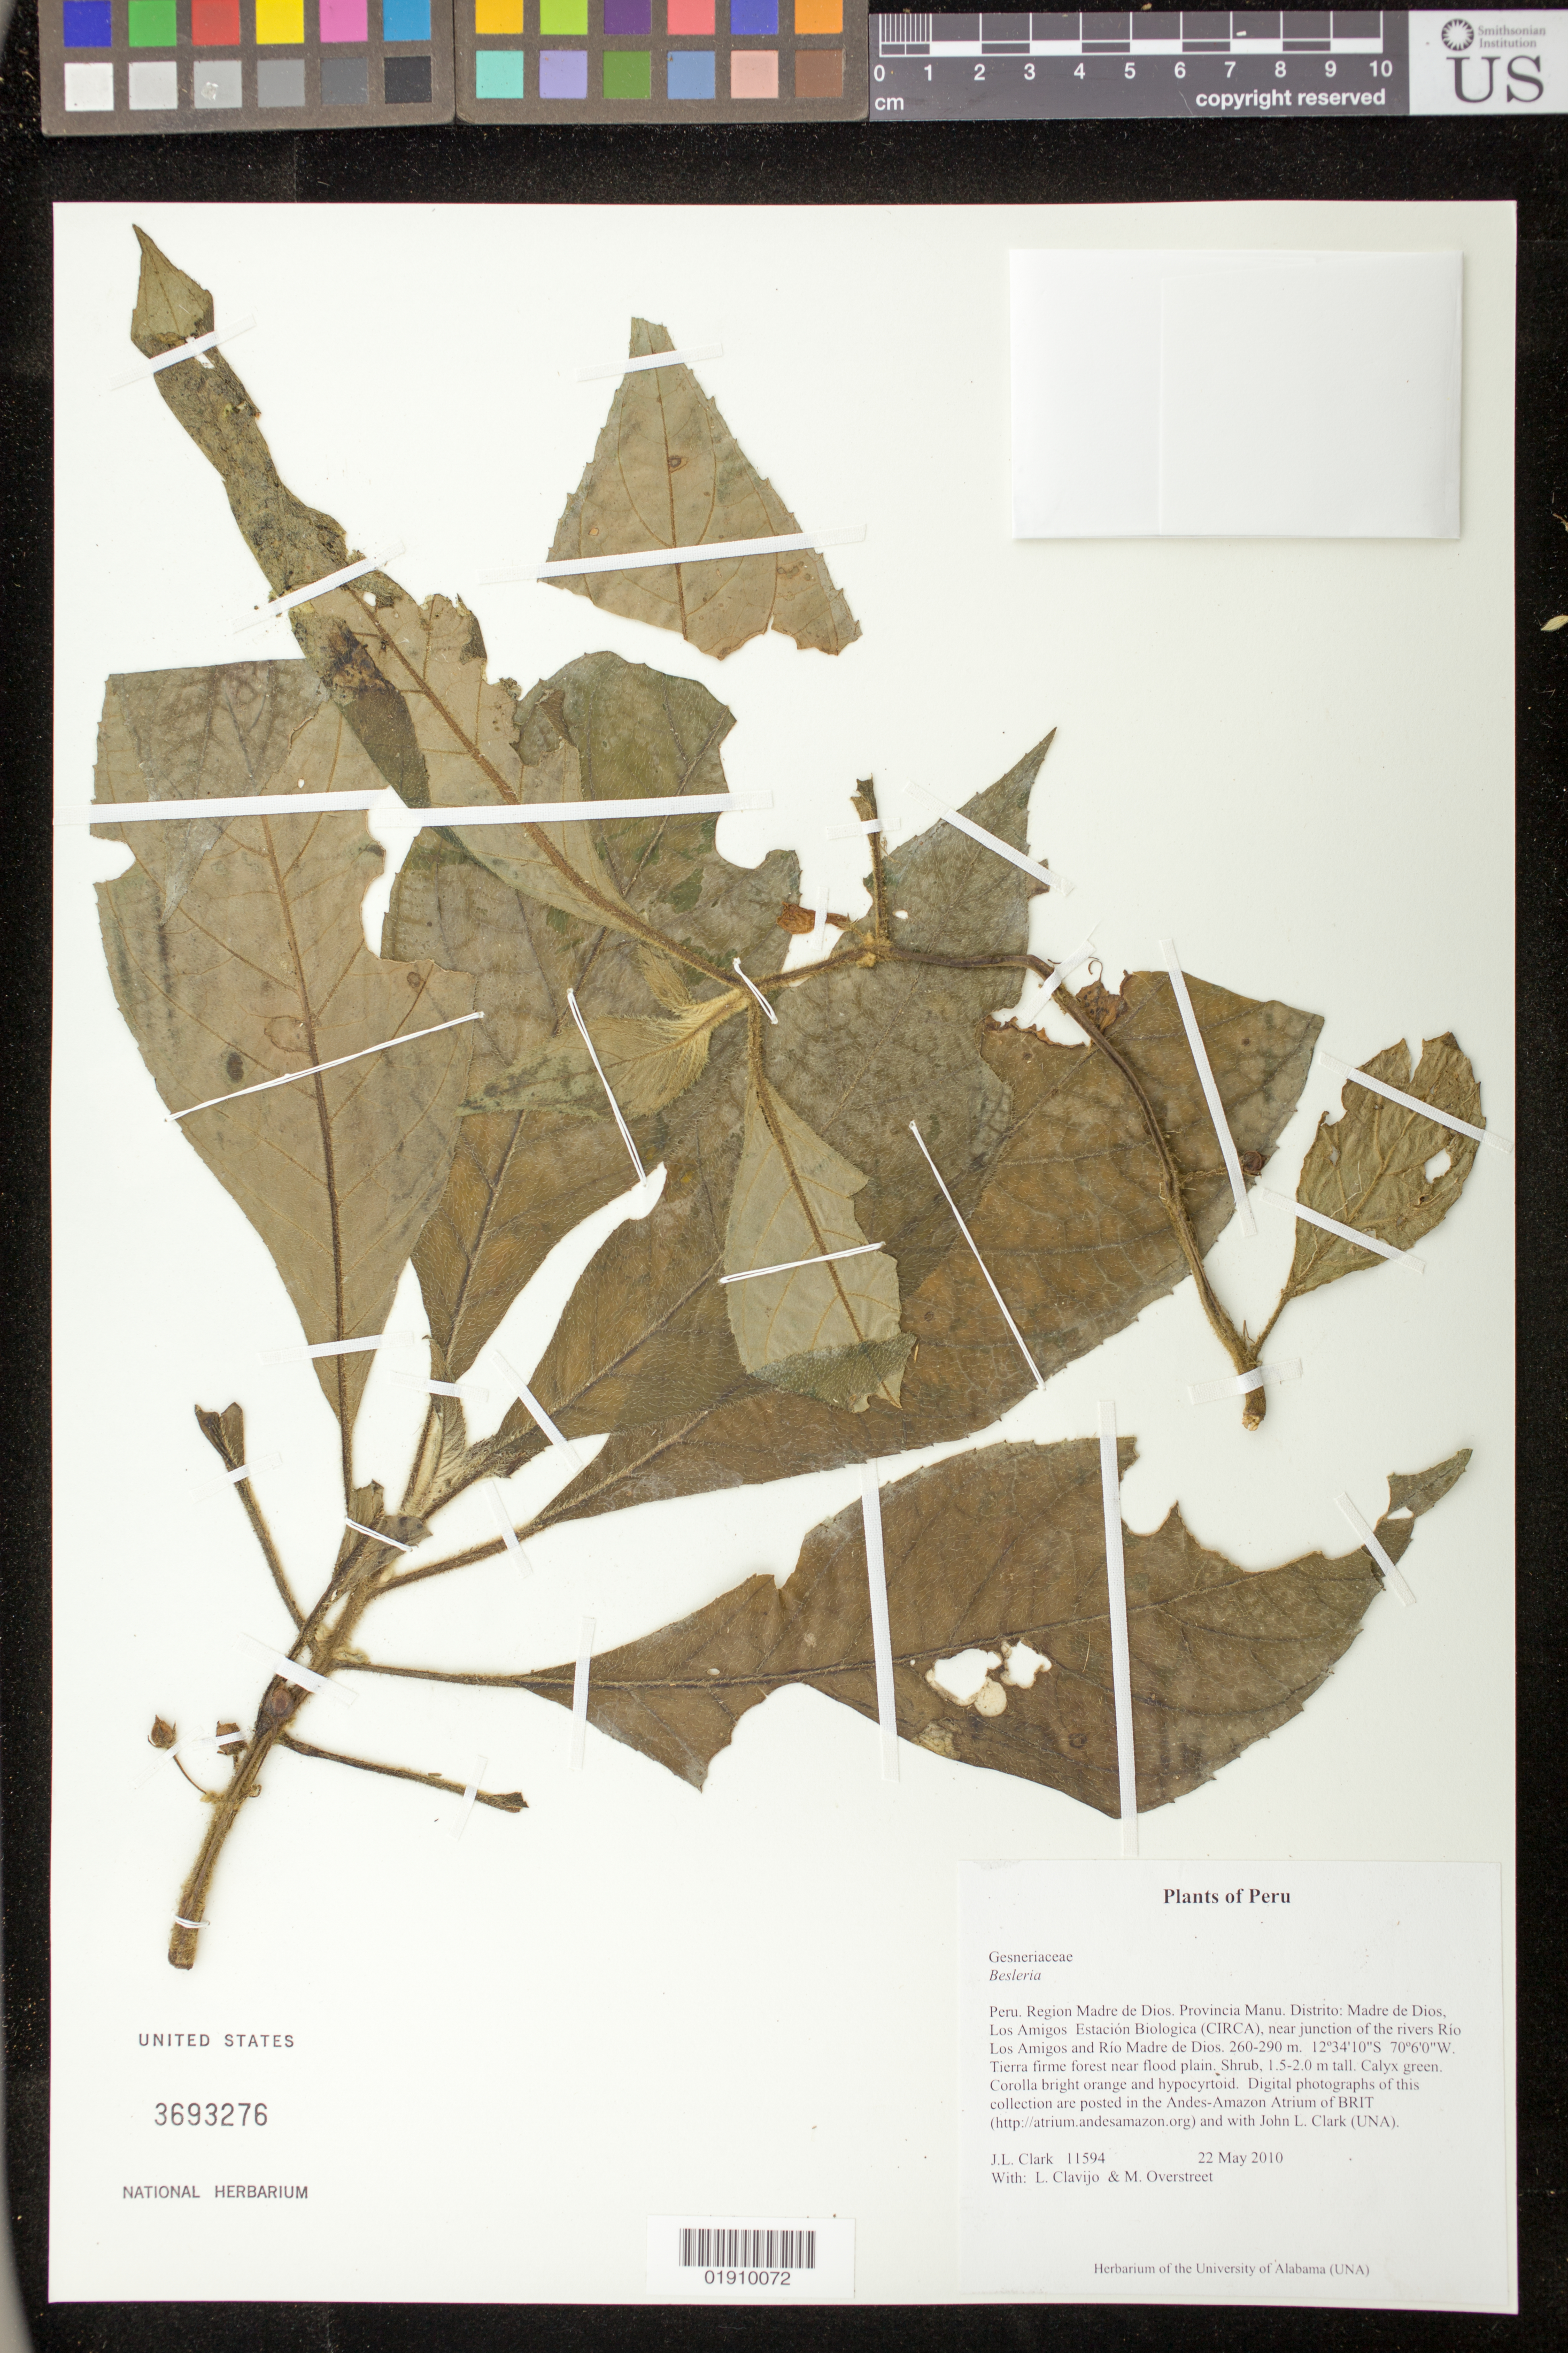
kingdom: Plantae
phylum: Tracheophyta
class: Magnoliopsida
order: Lamiales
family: Gesneriaceae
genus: Besleria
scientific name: Besleria sp.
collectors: J. L. Clark, L. Clavijo & M. Overstreet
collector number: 11594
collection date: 2010-05-22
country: Peru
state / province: Madre de Dios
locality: Provincia: Manu. Distrito: Madre de Dios, Los Amigos estacion Biologica (CIRCA) near junction of the rivers Rio Los Amigos and Rio Madre de Dios.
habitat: Tierra firme forest near flood plain.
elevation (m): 260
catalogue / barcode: US 3693276